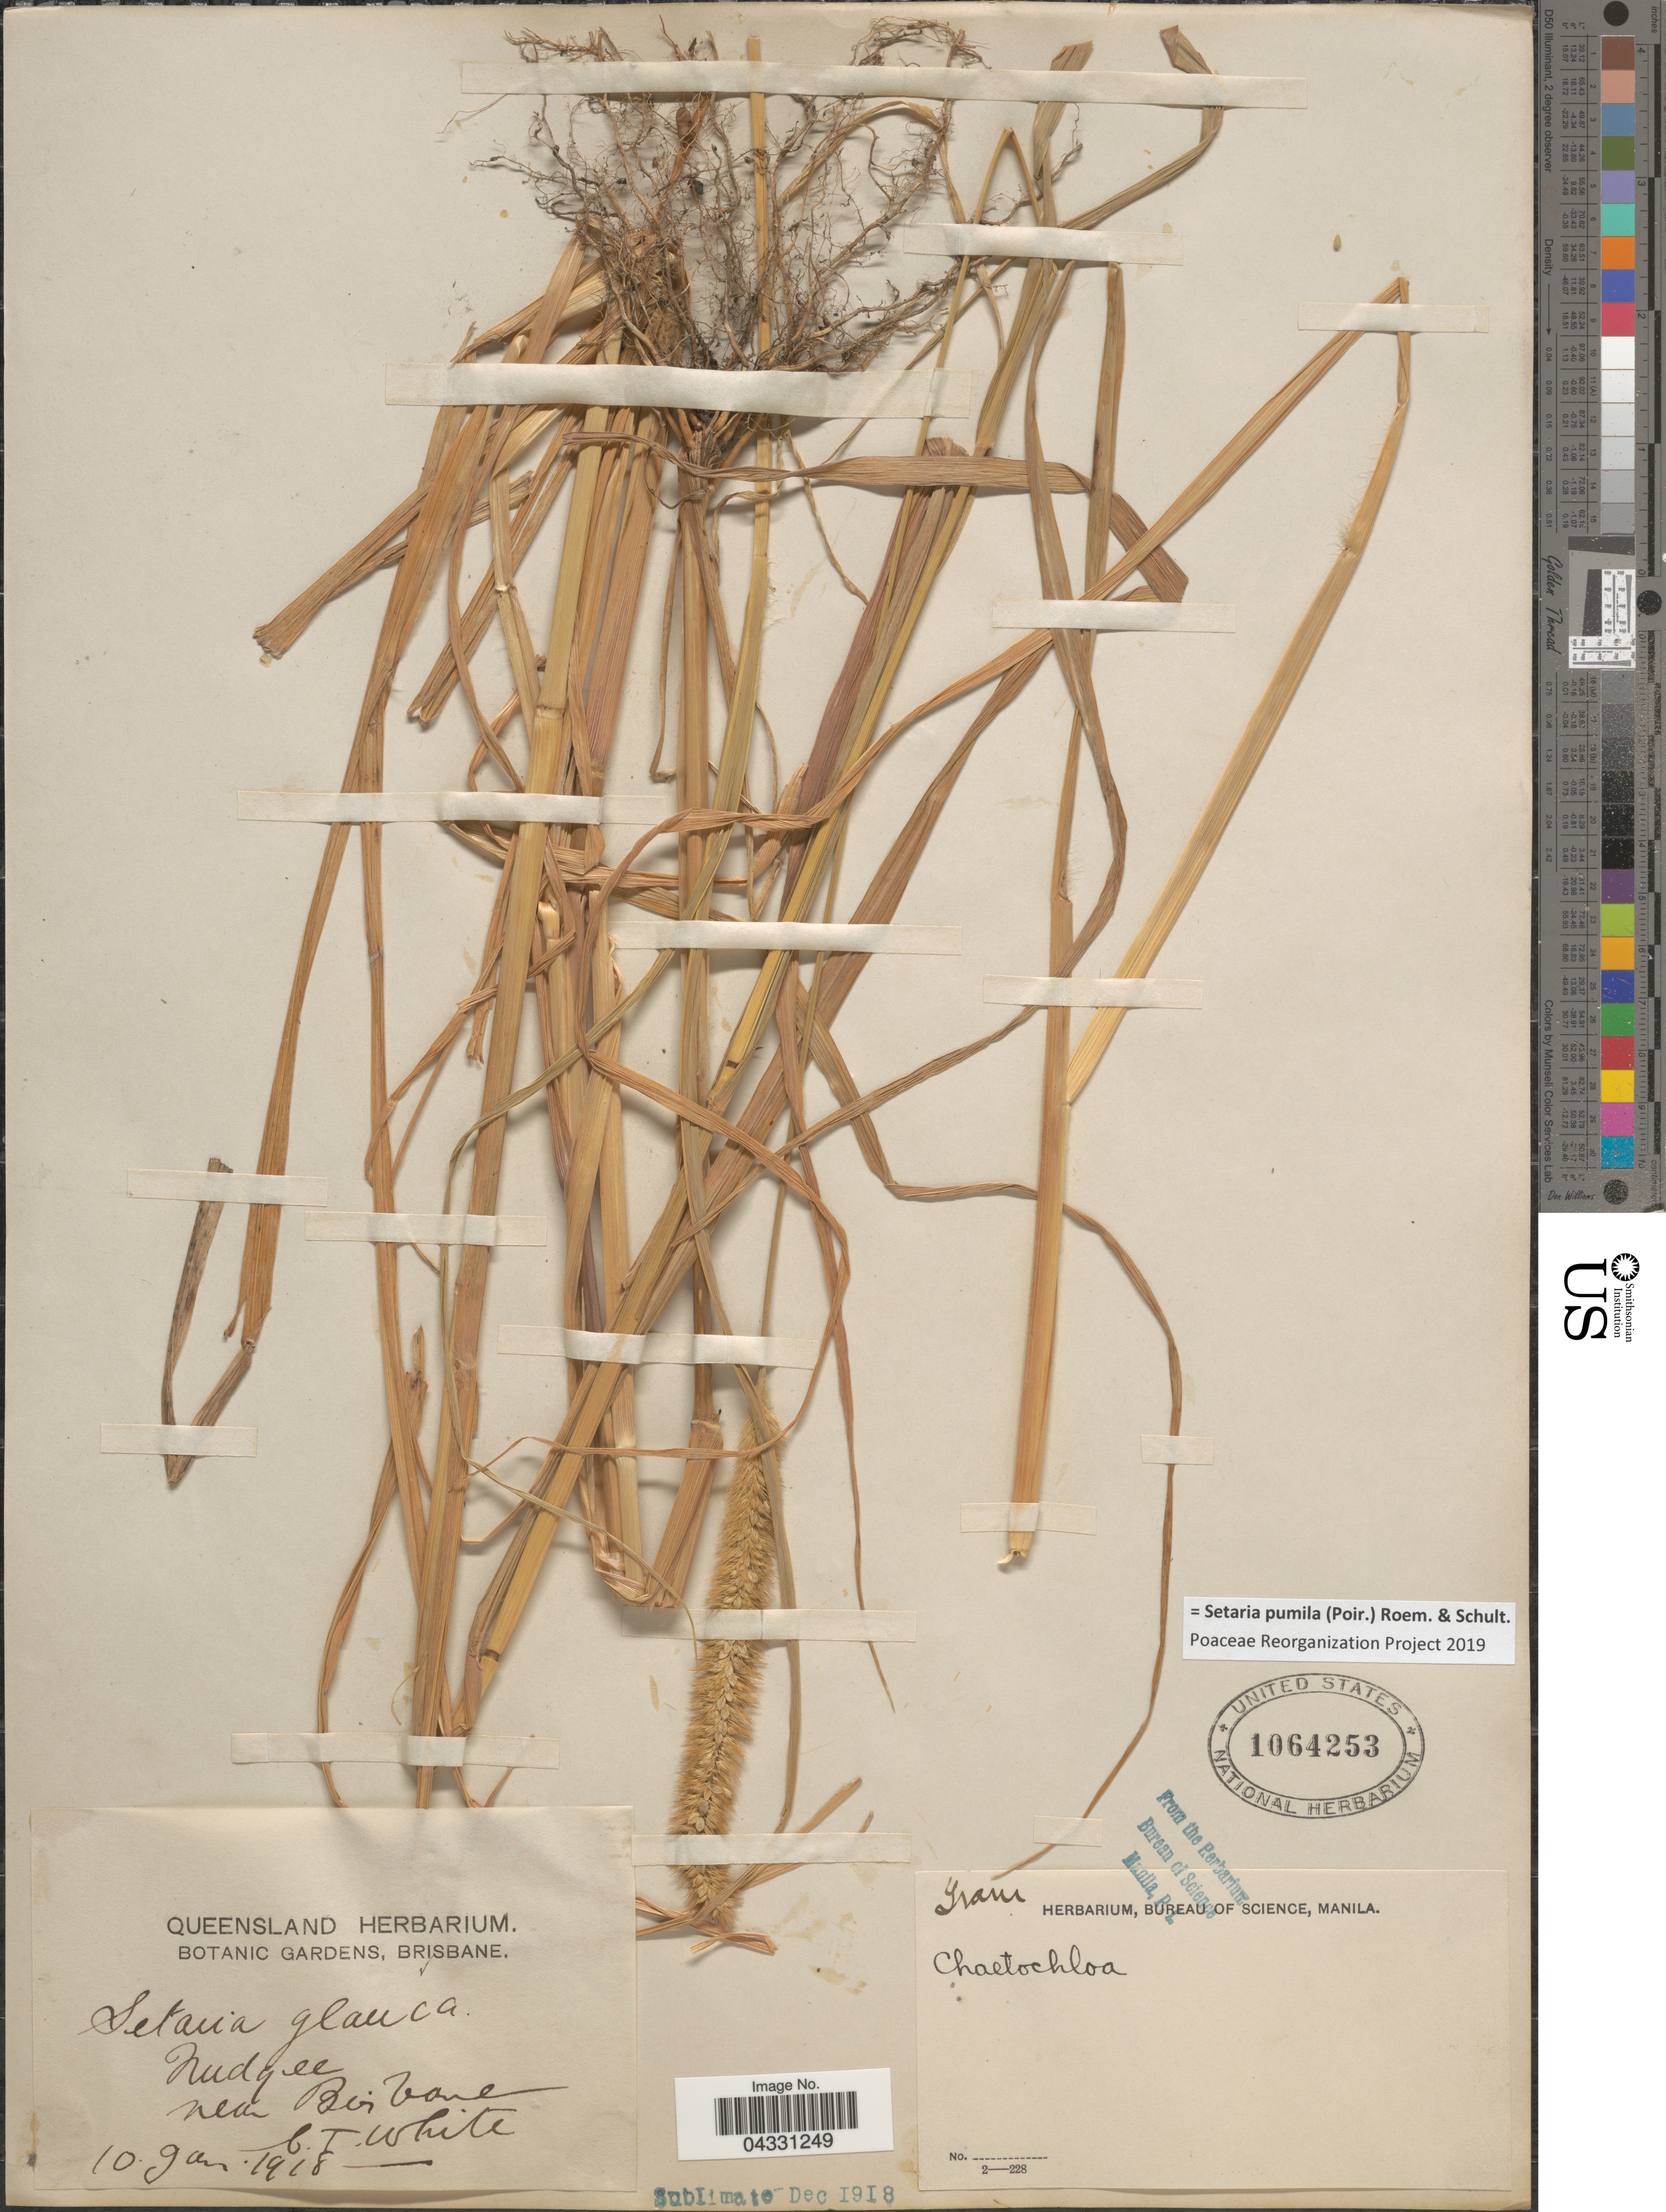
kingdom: Plantae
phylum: Tracheophyta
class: Liliopsida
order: Poales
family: Poaceae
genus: Setaria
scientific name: Setaria pumila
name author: (Poir.) Roem. & Schult.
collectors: C. T. White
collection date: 1918-01-10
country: Australia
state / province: Queensland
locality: Nudgee near Brisbane.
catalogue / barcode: US 1064253